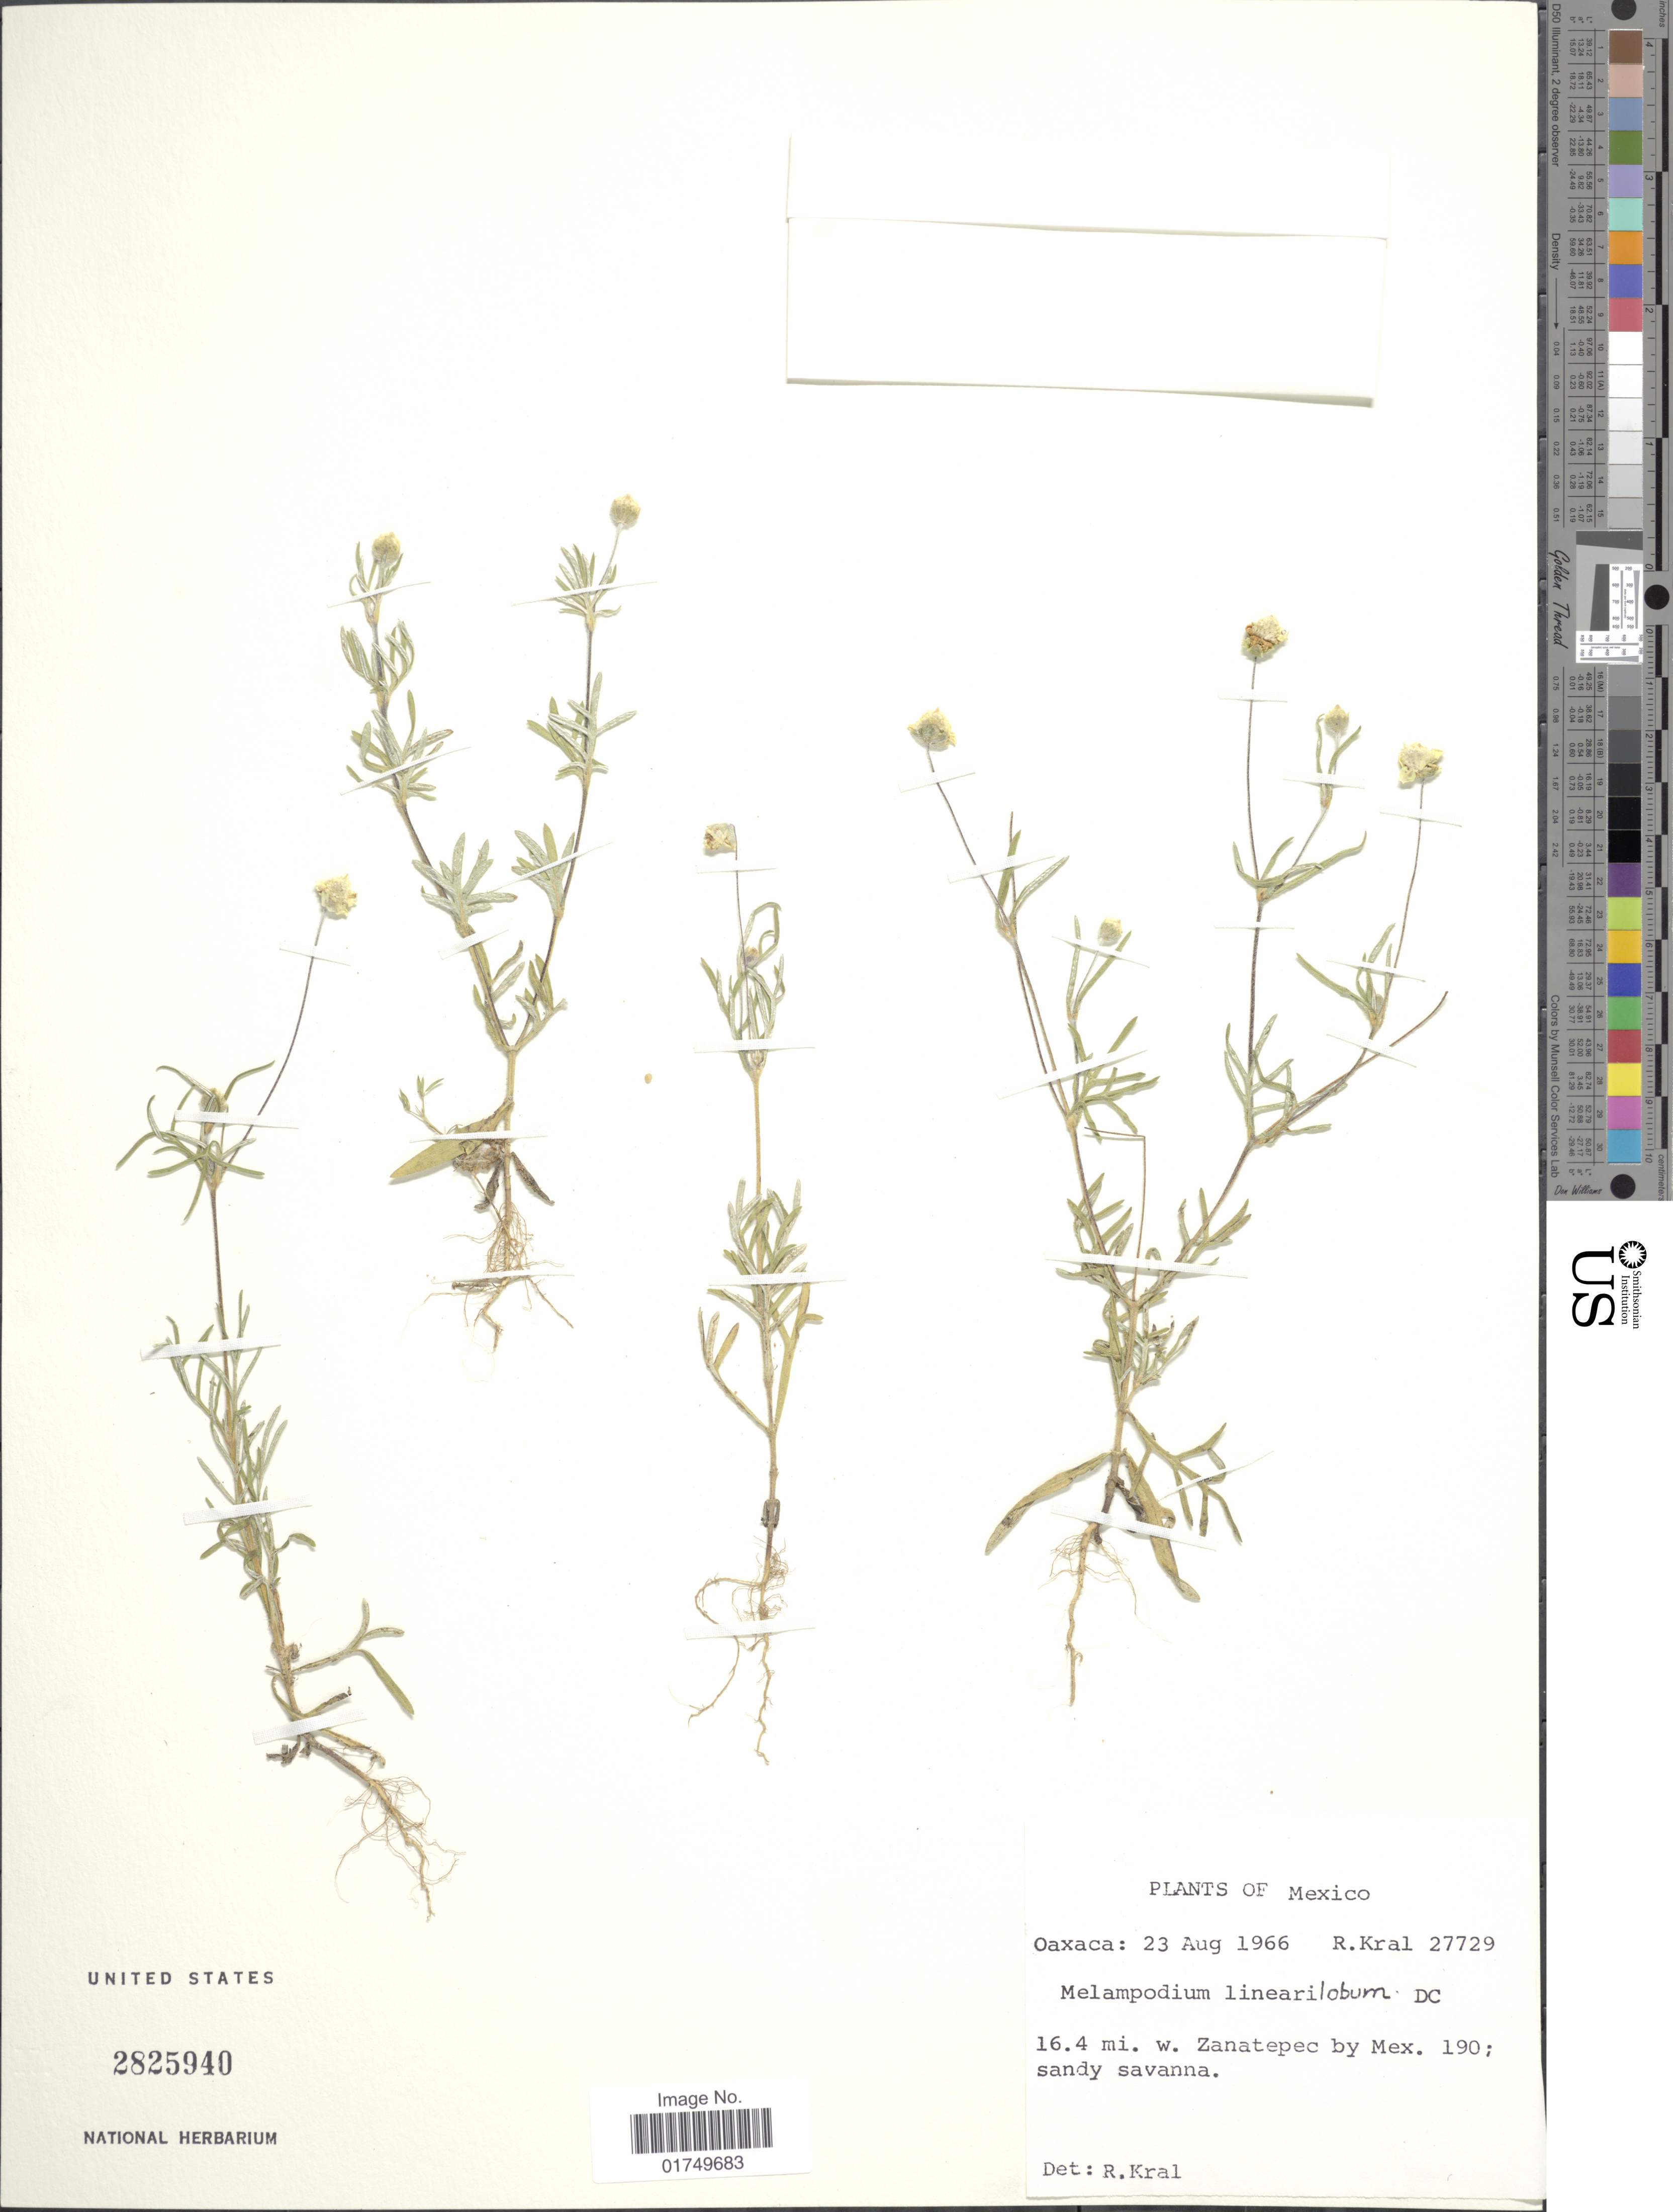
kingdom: Plantae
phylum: Tracheophyta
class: Magnoliopsida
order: Asterales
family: Asteraceae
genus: Melampodium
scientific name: Melampodium linearilobum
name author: DC.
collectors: R. Kral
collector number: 27729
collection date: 1966-08-23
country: Mexico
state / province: Oaxaca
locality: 16.4 mi. w. Zanatepec by Mex. 190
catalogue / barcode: US 2825940